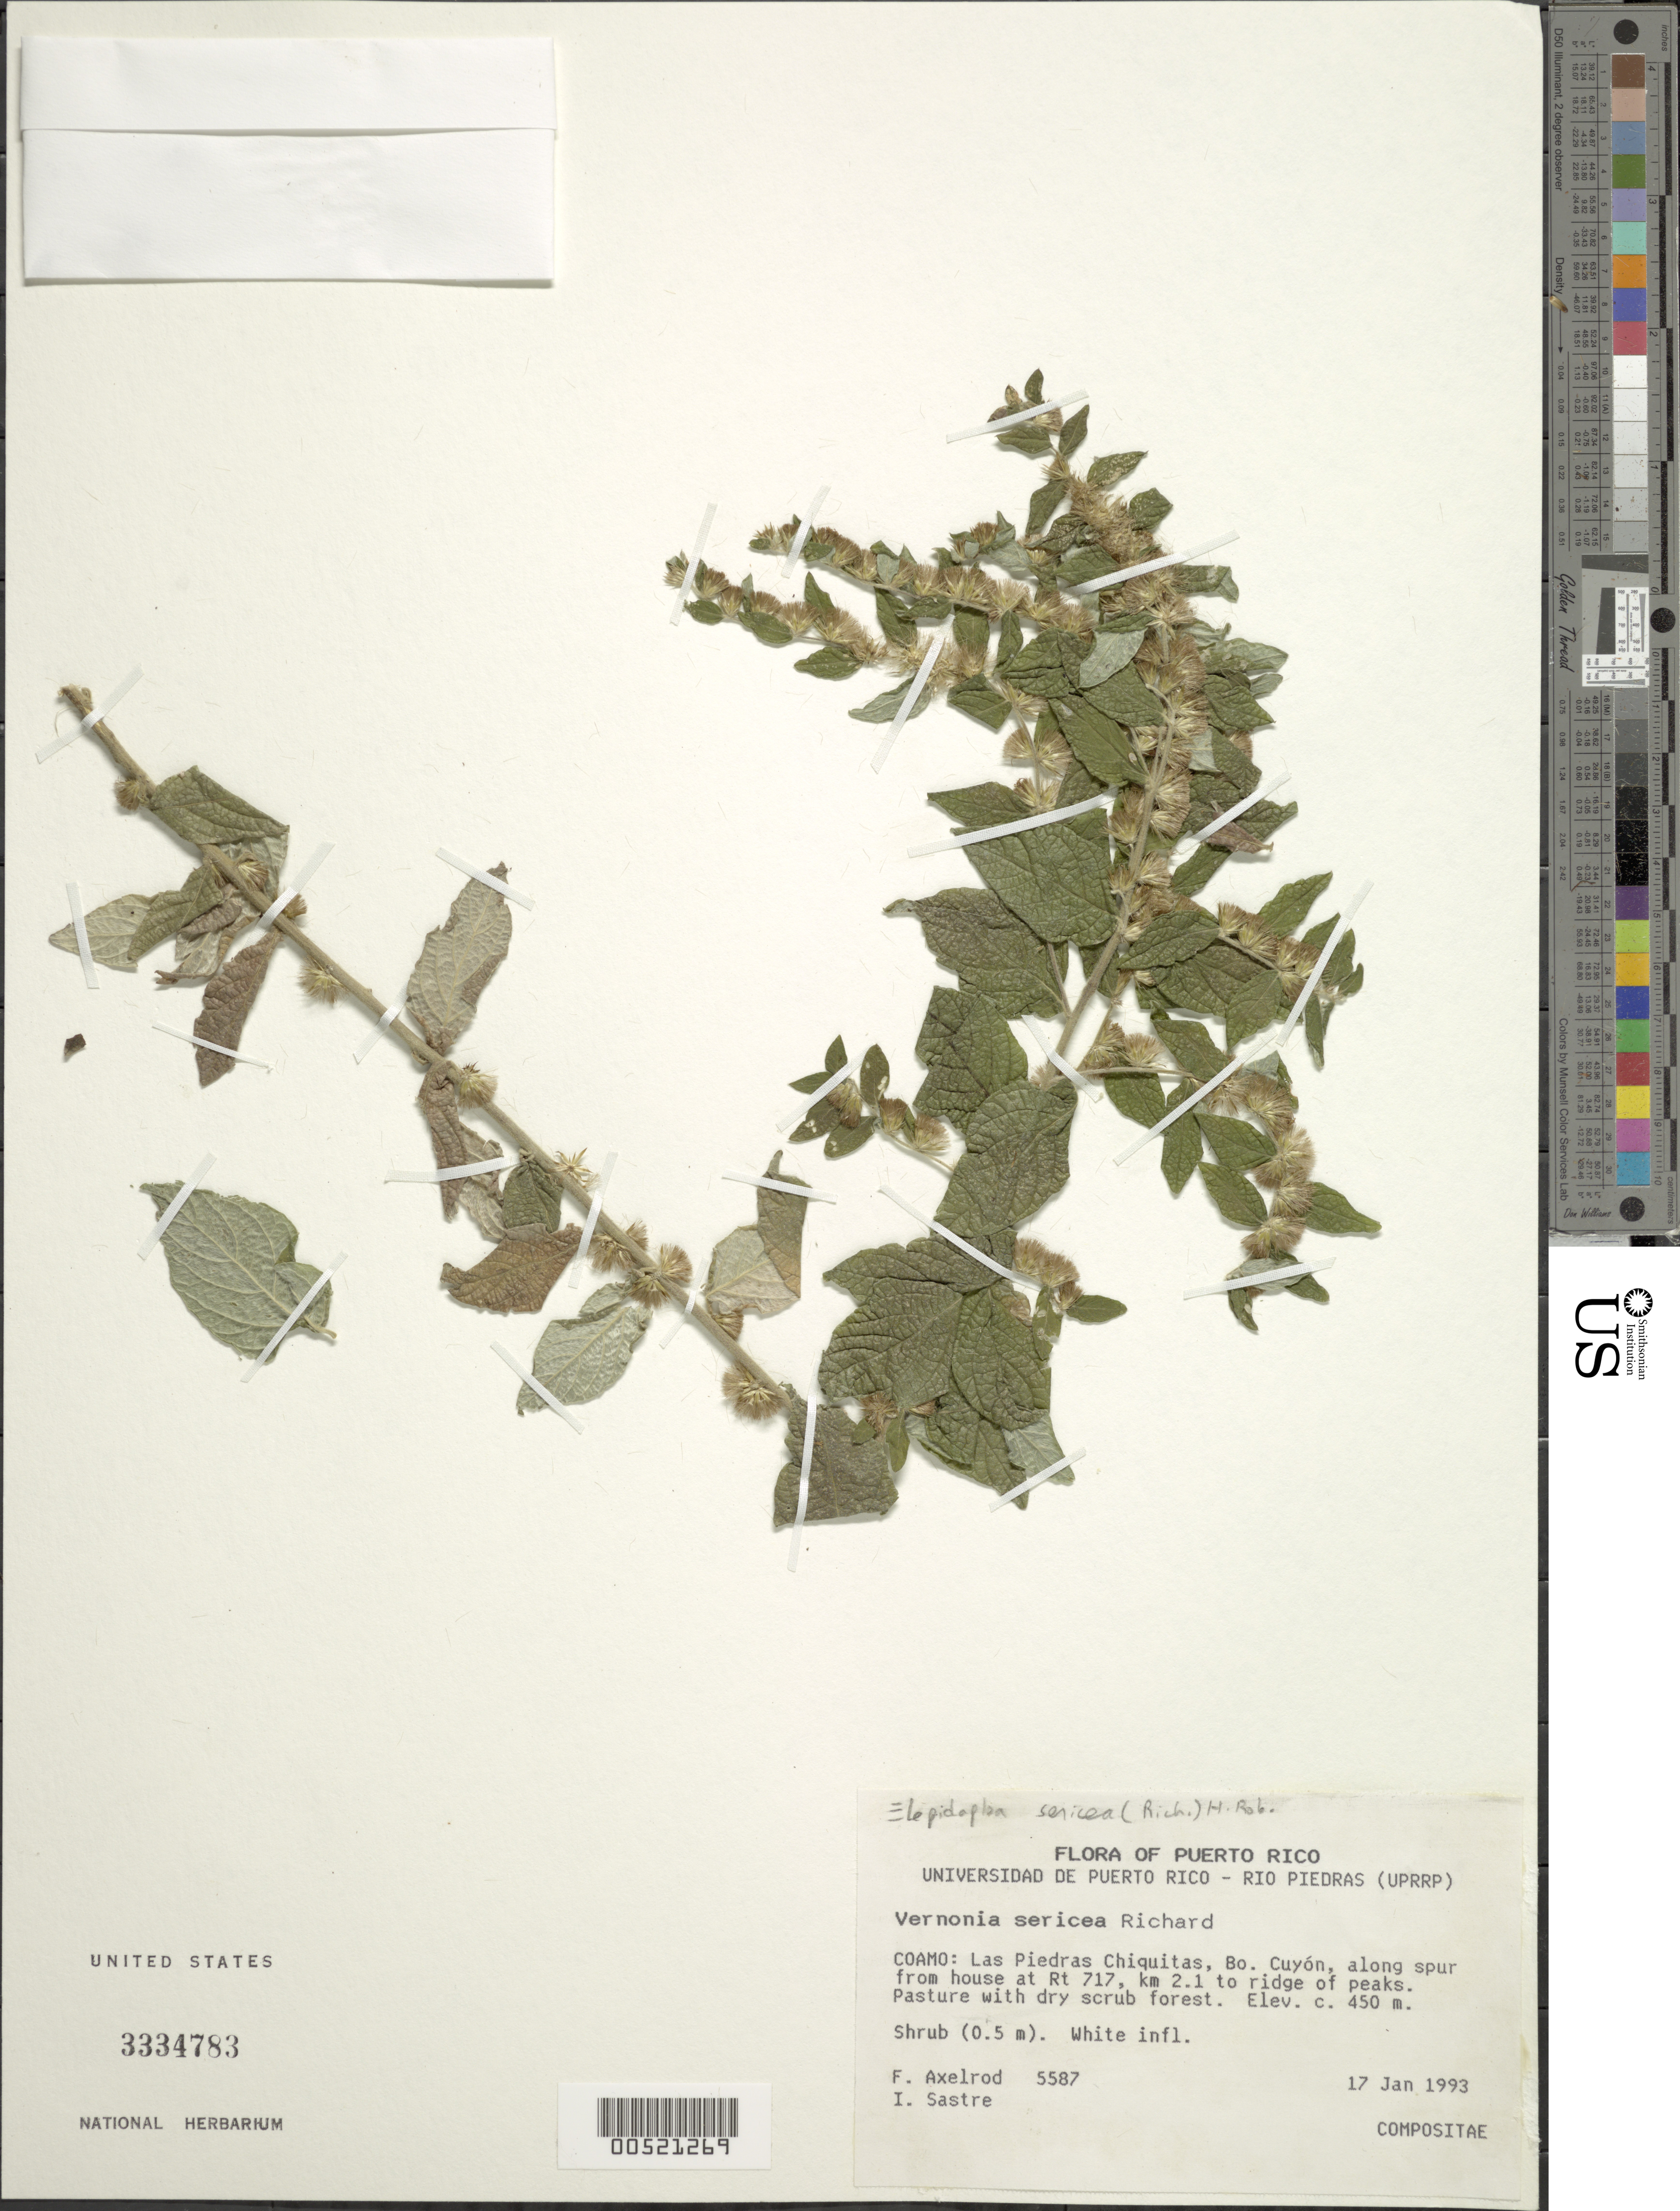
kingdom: Plantae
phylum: Tracheophyta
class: Magnoliopsida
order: Asterales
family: Asteraceae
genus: Lepidaploa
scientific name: Lepidaploa sericea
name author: (Rich.) H. Rob.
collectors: F. S. Axelrod & I. Sastre-de Jesús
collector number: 5587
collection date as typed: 17 Jan 1993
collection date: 1993-01-17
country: Puerto Rico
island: Greater Antilles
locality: Coamo: Las Piedras Chiquitas, Bo. Cuyón, along spur from house at Rt. 717, km 2.1 to ridge of peaks.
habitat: Pasture with dry scrub forest.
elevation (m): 450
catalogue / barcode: US 3334783